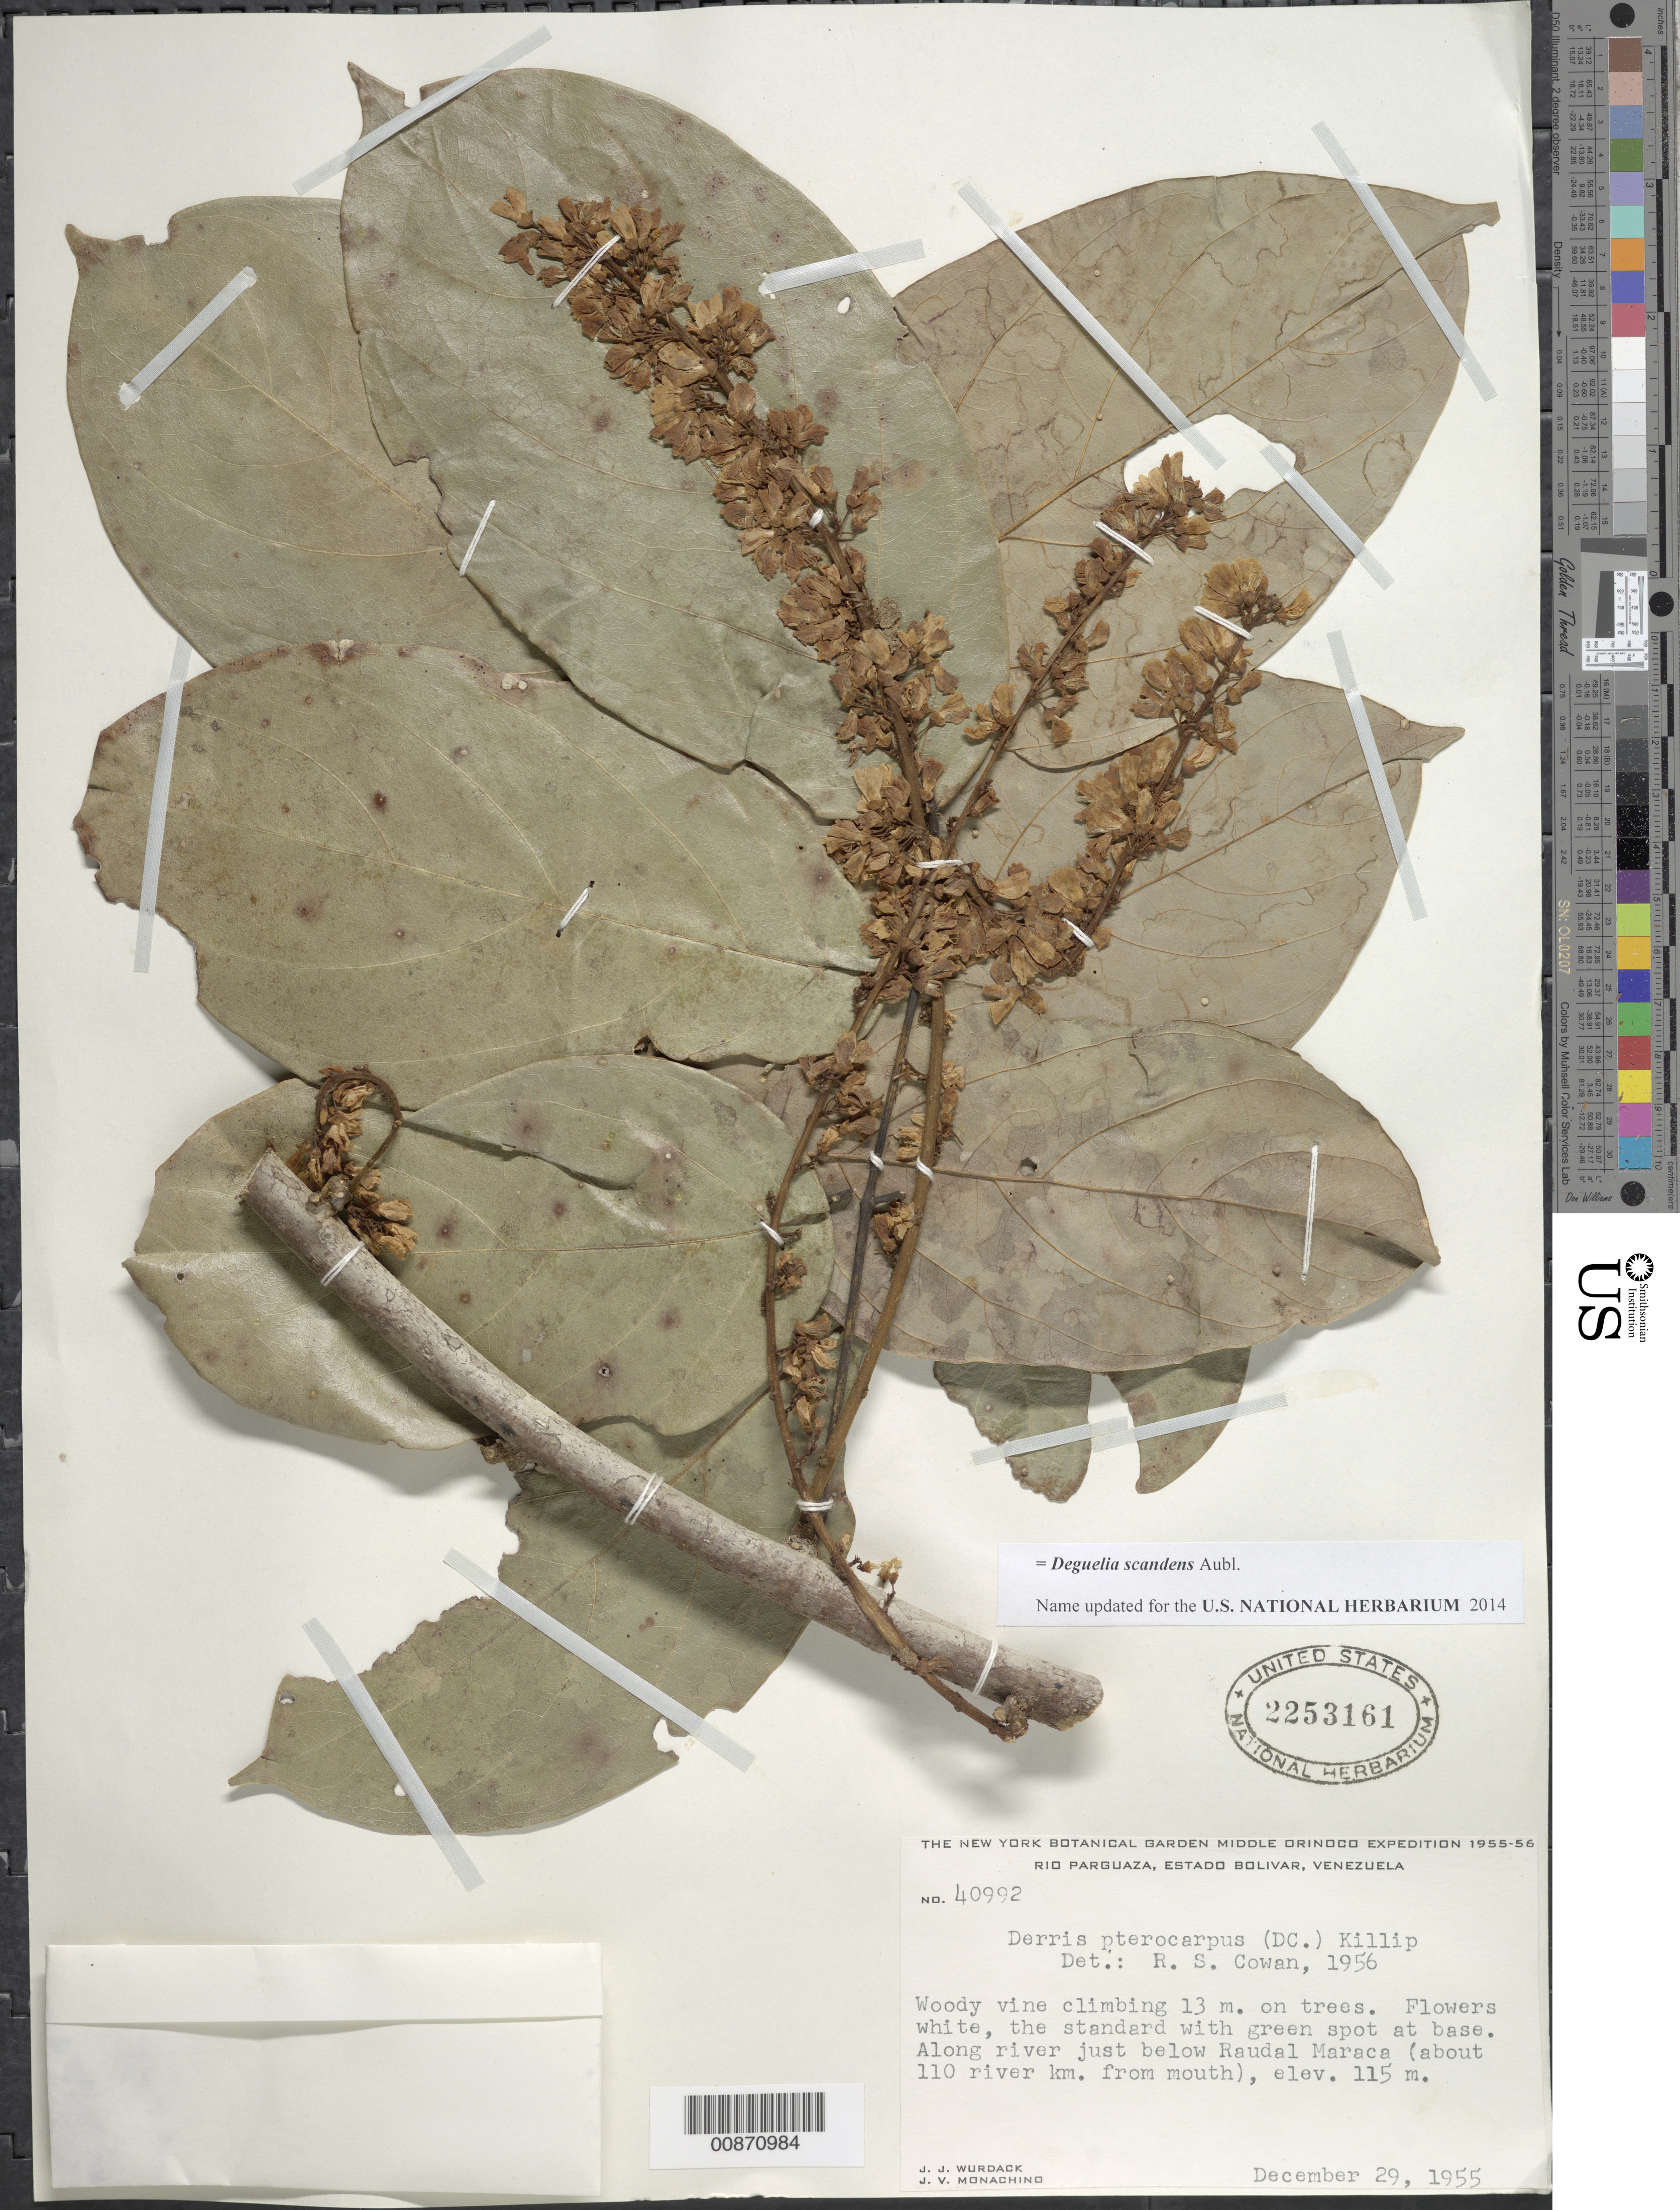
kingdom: Plantae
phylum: Tracheophyta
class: Magnoliopsida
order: Fabales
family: Fabaceae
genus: Deguelia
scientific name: Deguelia scandens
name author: Aubl.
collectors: J. J. Wurdack & J. V. Monachino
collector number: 40992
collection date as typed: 29-Dec-55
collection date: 1955-12-29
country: Venezuela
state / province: Bolívar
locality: Río Parguaza, just below Raudal Maraca (about 110 river km from mouth)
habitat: Along river, climbing 13m on trees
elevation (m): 115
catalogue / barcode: US 2253161